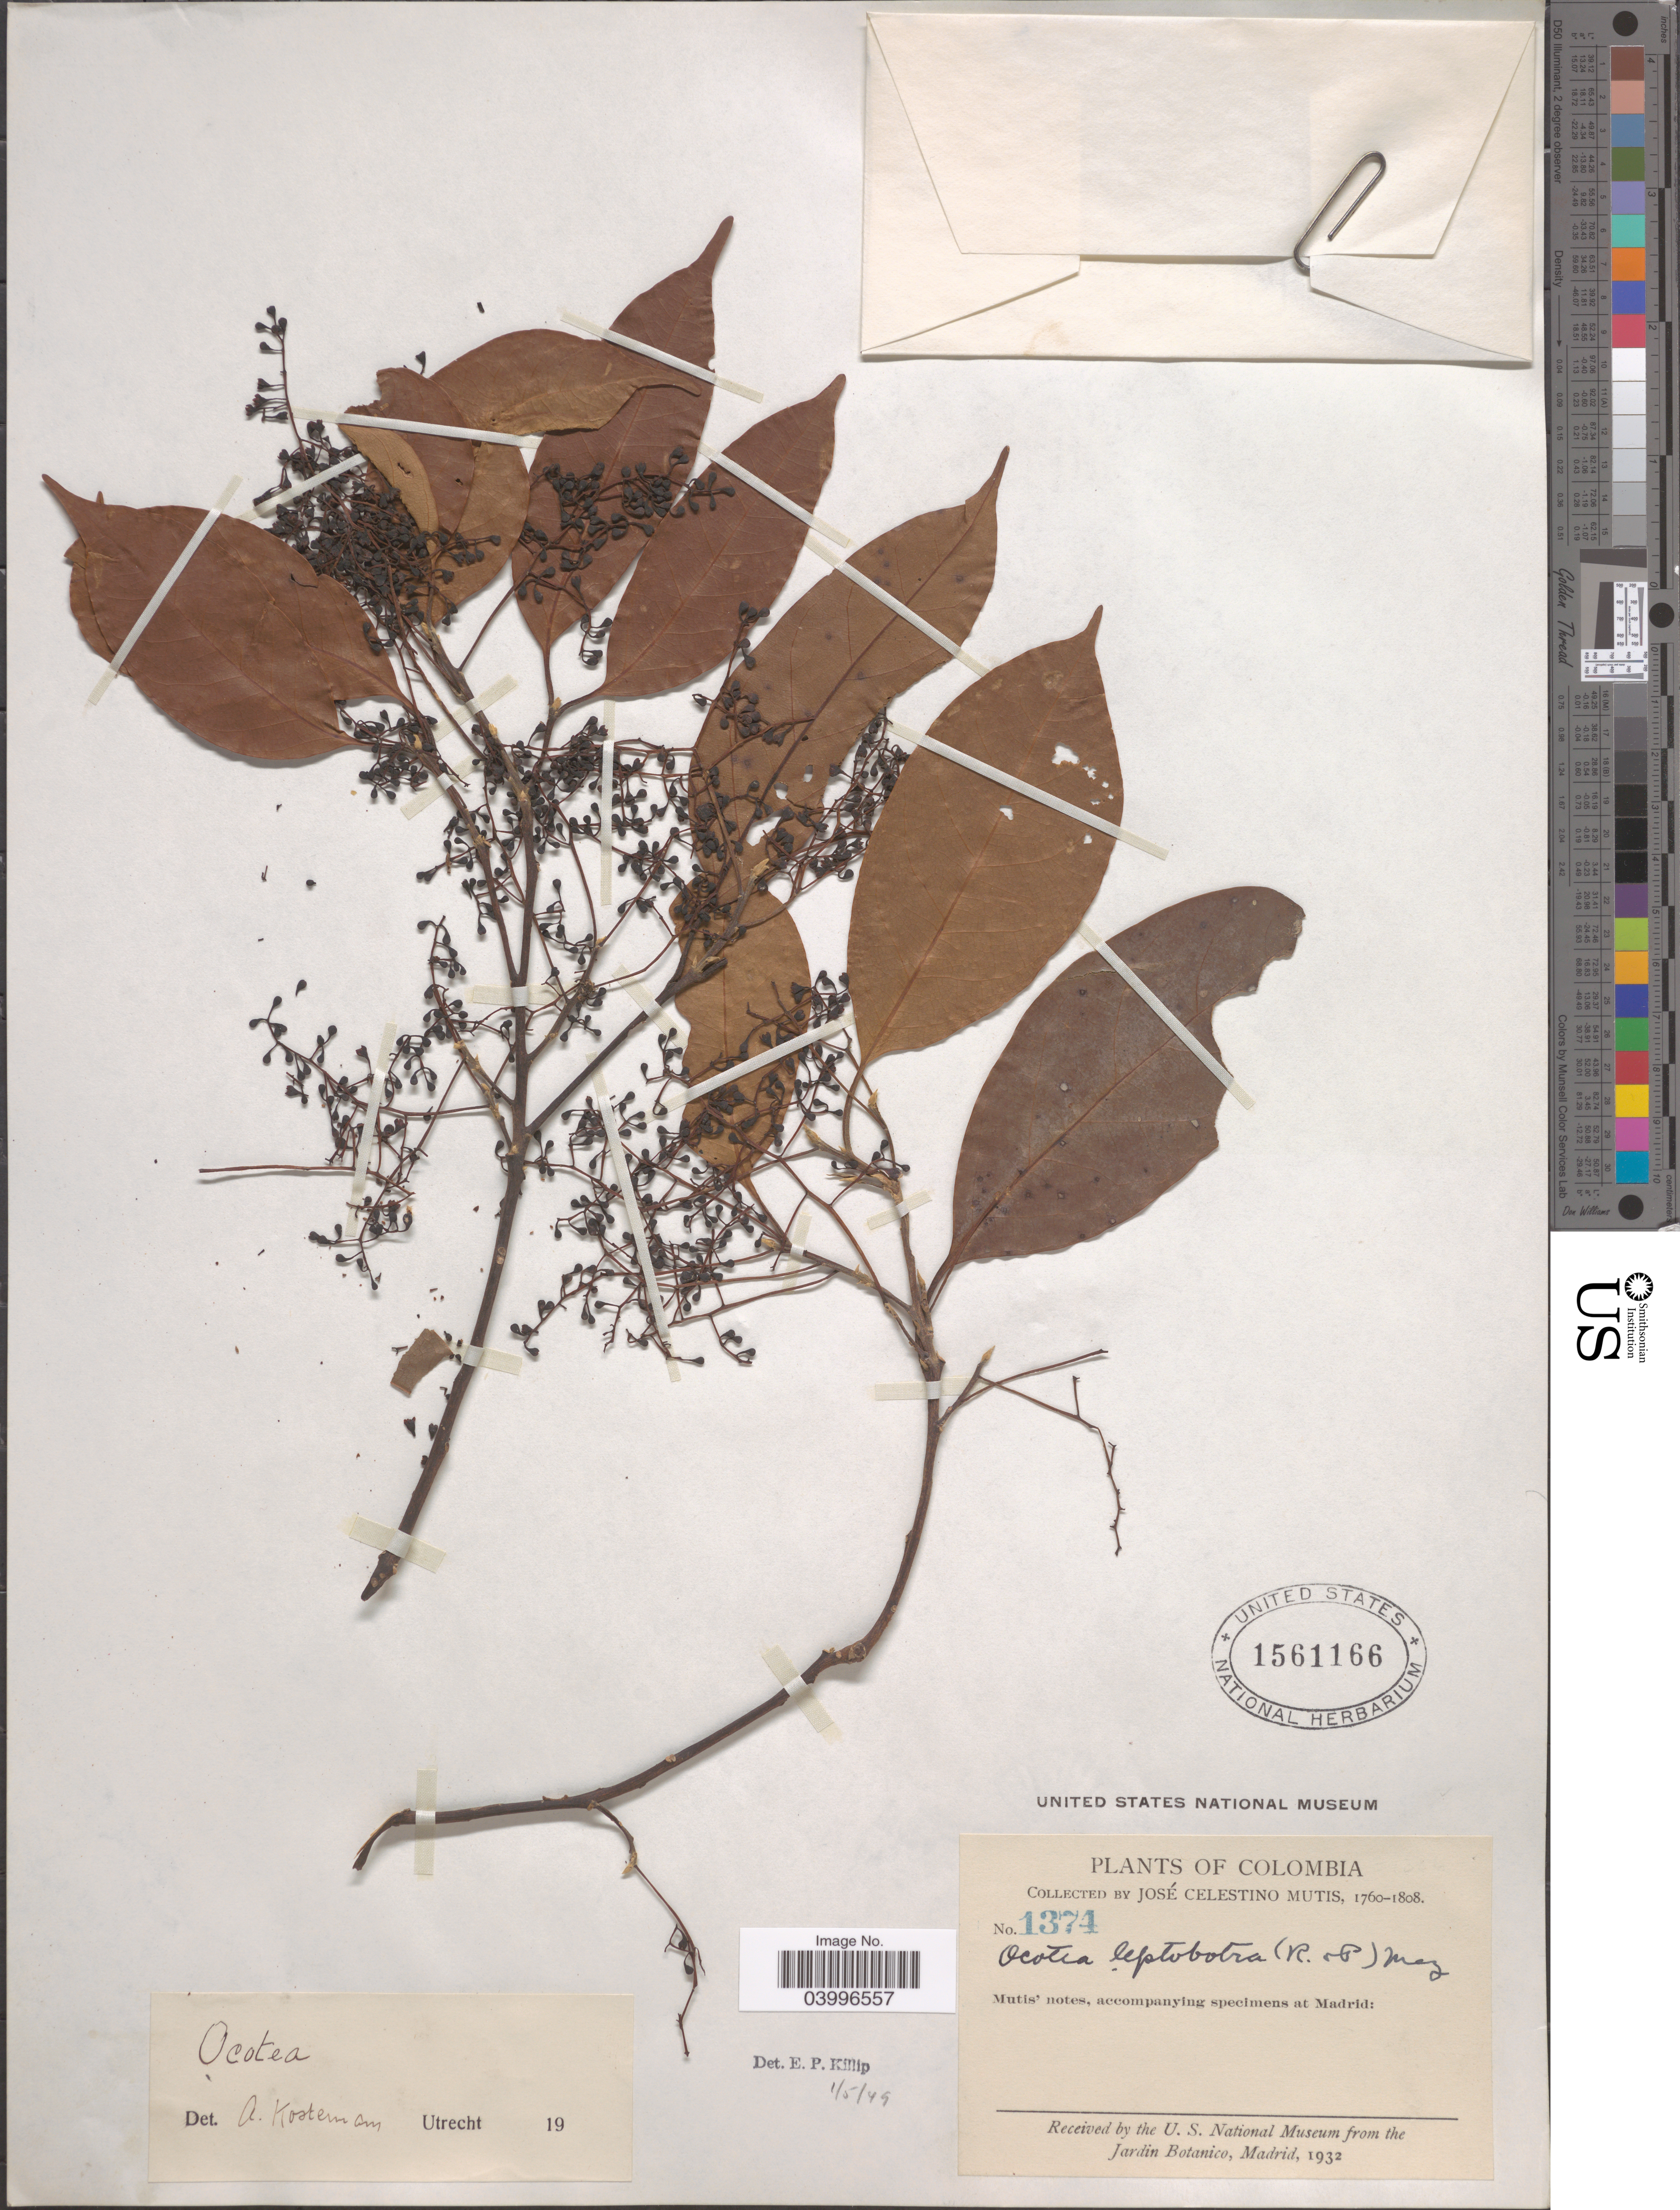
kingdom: Plantae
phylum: Tracheophyta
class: Magnoliopsida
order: Laurales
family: Lauraceae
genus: Ocotea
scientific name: Ocotea leptobotra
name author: (Ruiz et al.) Mez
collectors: J. C. B. Mutis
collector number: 1374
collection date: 1760/1808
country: Colombia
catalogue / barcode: US 1561166